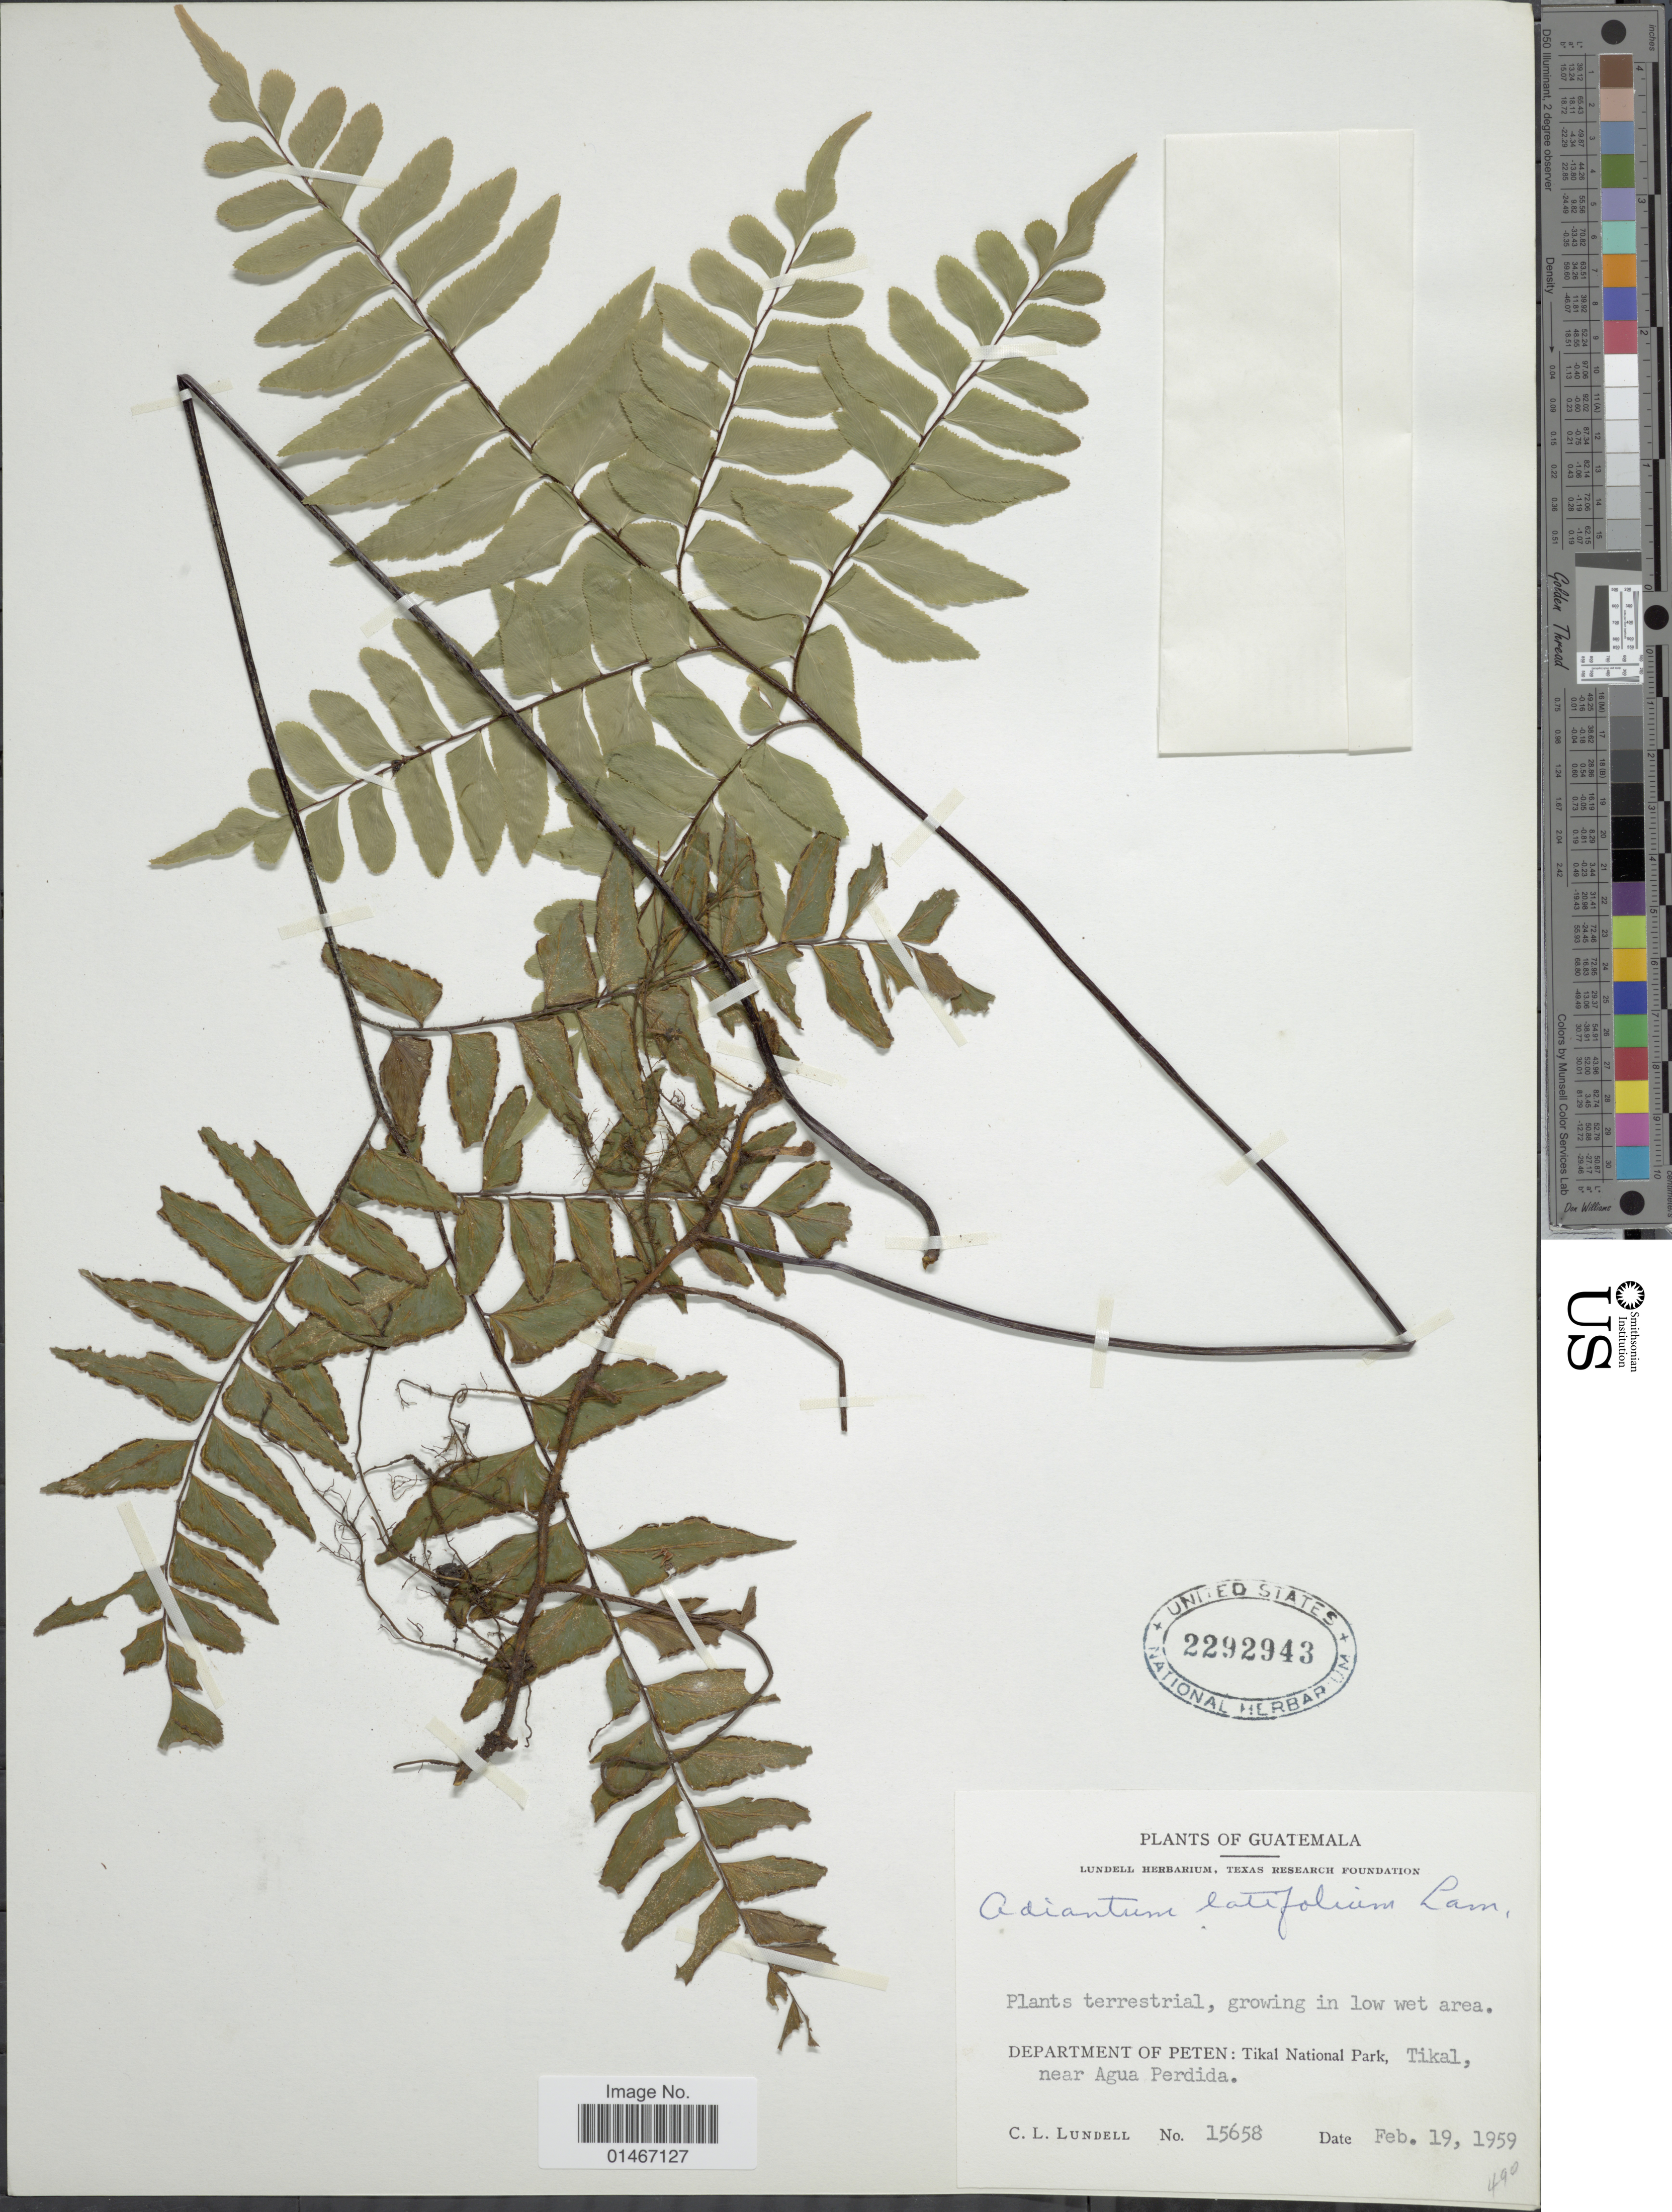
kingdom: Plantae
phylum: Tracheophyta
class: Polypodiopsida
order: Polypodiales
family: Pteridaceae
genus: Adiantum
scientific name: Adiantum latifolium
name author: Lam.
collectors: C. L. Lundell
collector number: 15658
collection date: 1959-02-19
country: Guatemala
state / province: El Petén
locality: Department of Peten: Tikal National Park, Tikal, near Agua Perdida.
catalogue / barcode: US 2292943